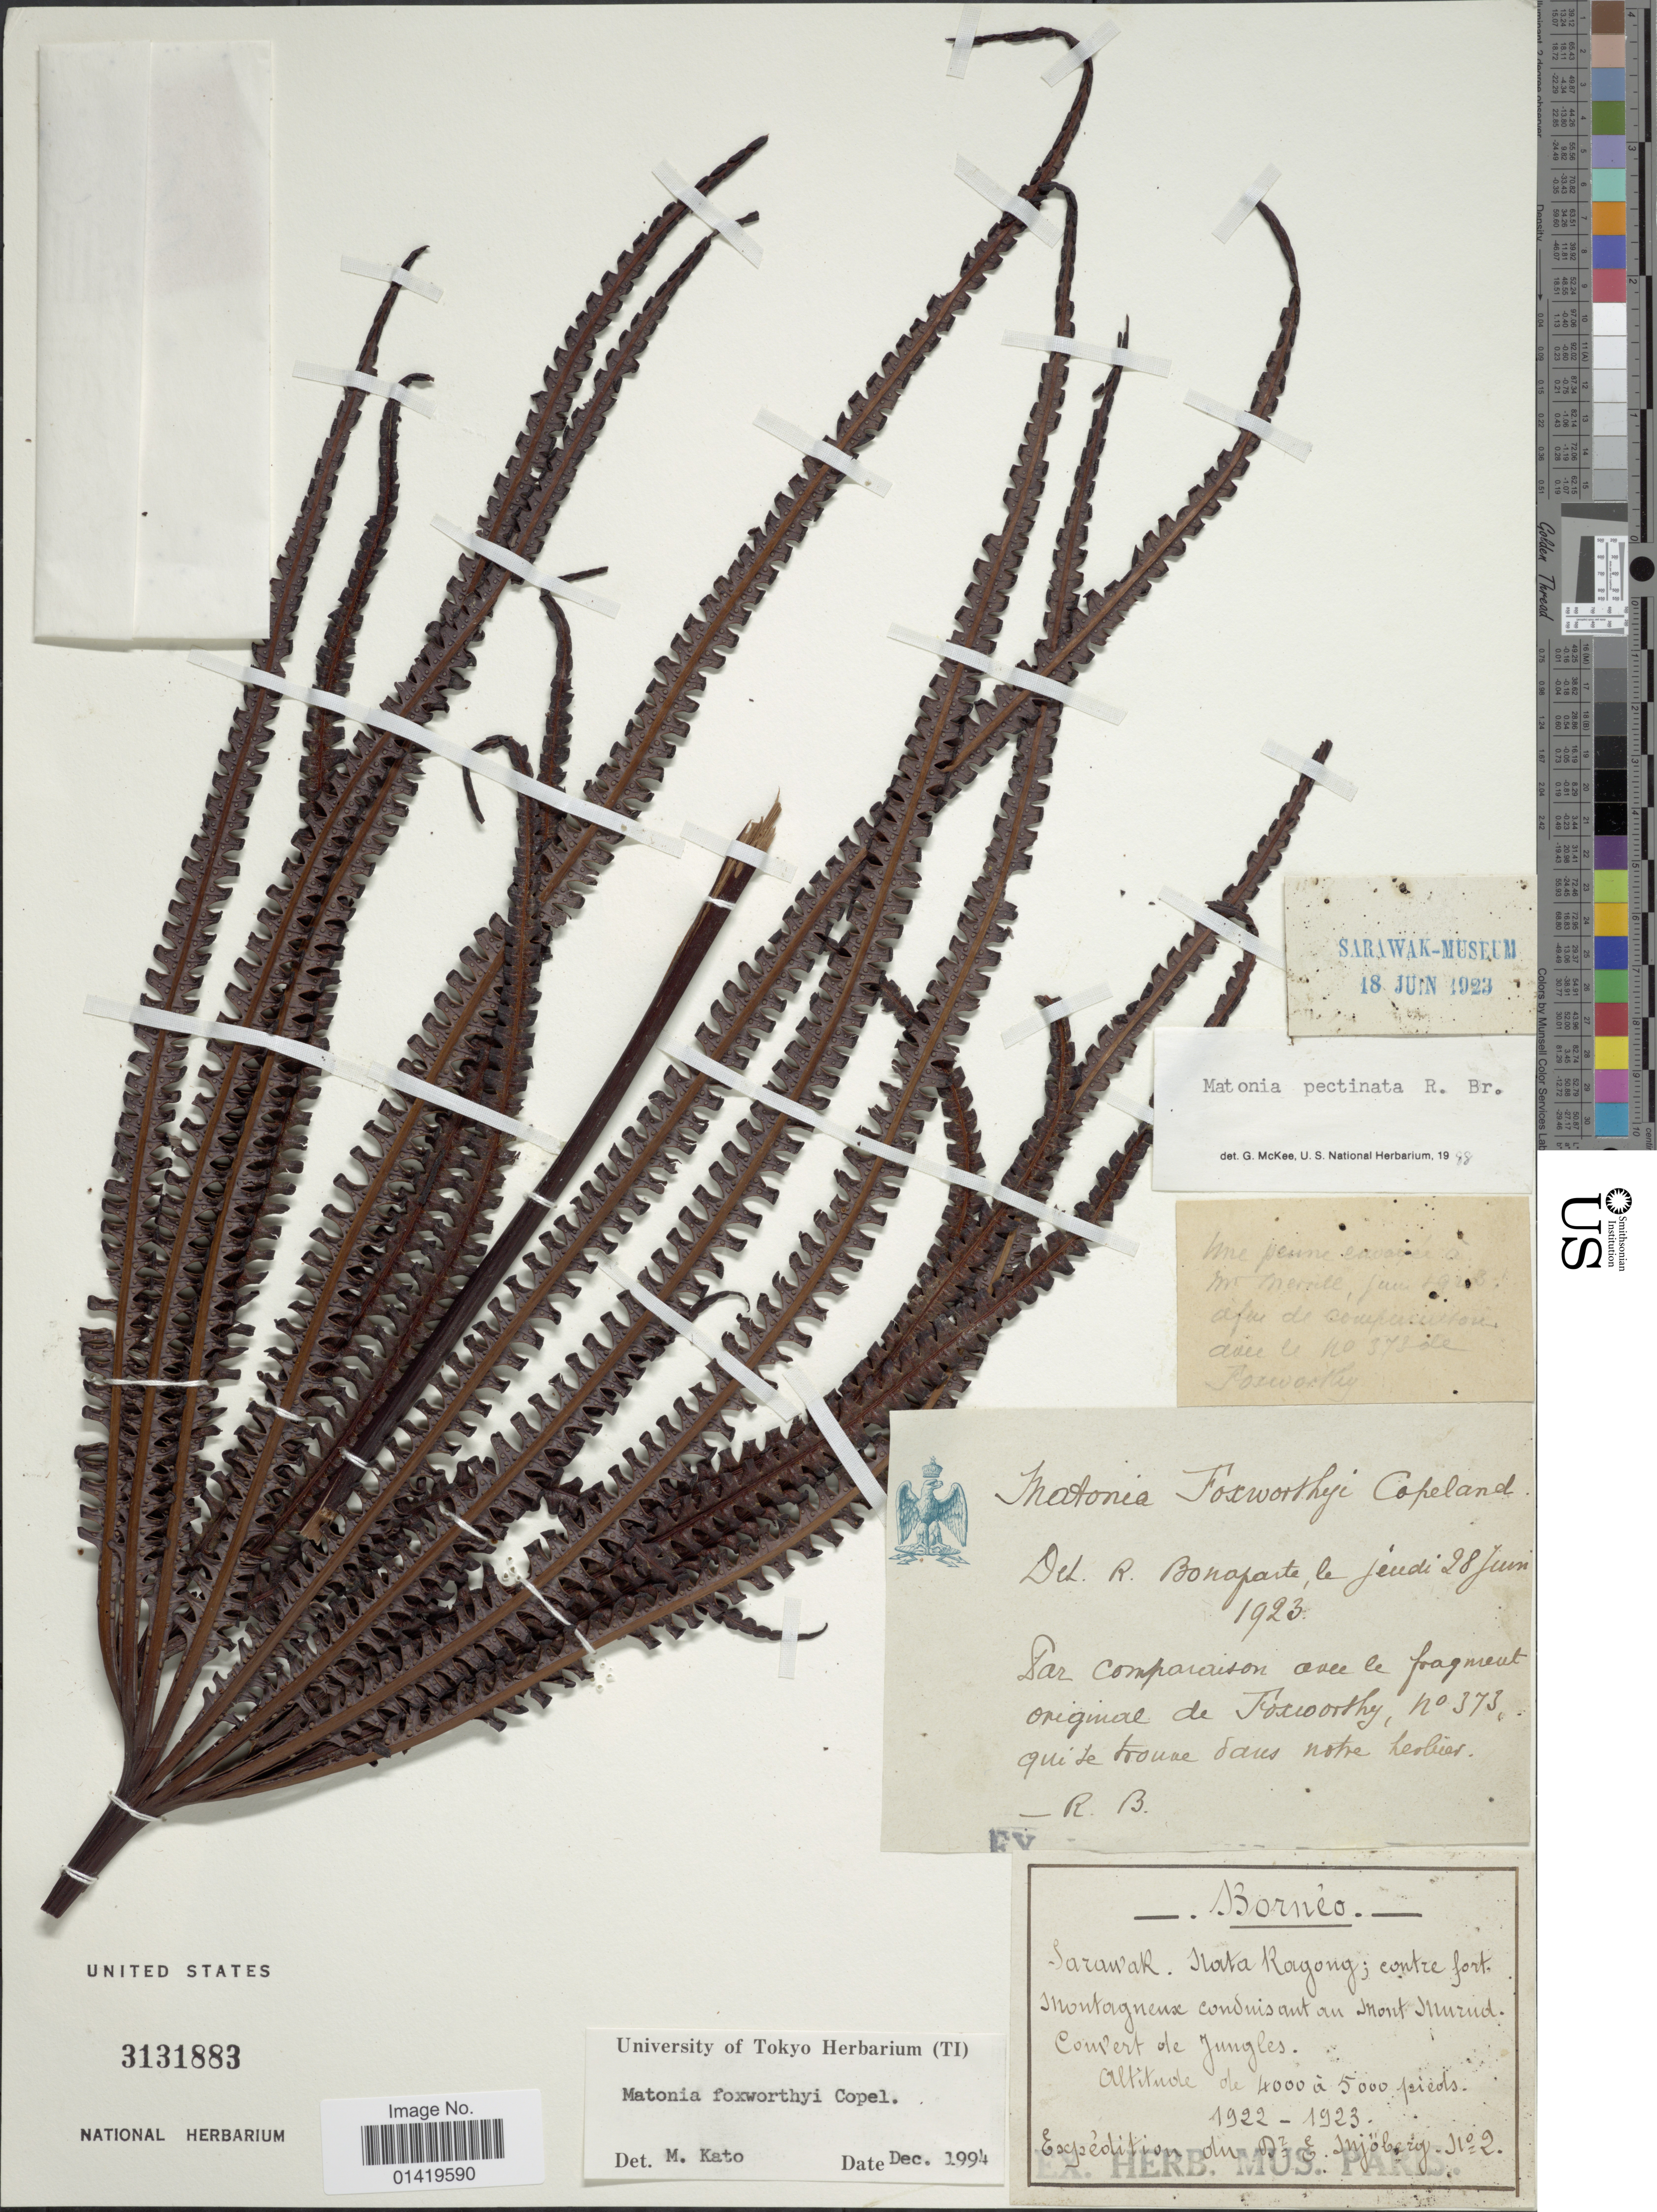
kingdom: Plantae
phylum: Tracheophyta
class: Polypodiopsida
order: Gleicheniales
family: Matoniaceae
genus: Matonia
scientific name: Matonia foxworthyi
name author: Copel.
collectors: E. Mjoberg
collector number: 2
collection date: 1922/1923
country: Malaysia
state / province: Sarawak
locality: Borneo. Sarawak. Nata Ragong; contre fort montagneux codnisant on Mont Nurad comert de Jungles [interpreted]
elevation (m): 1219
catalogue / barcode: US 3131883